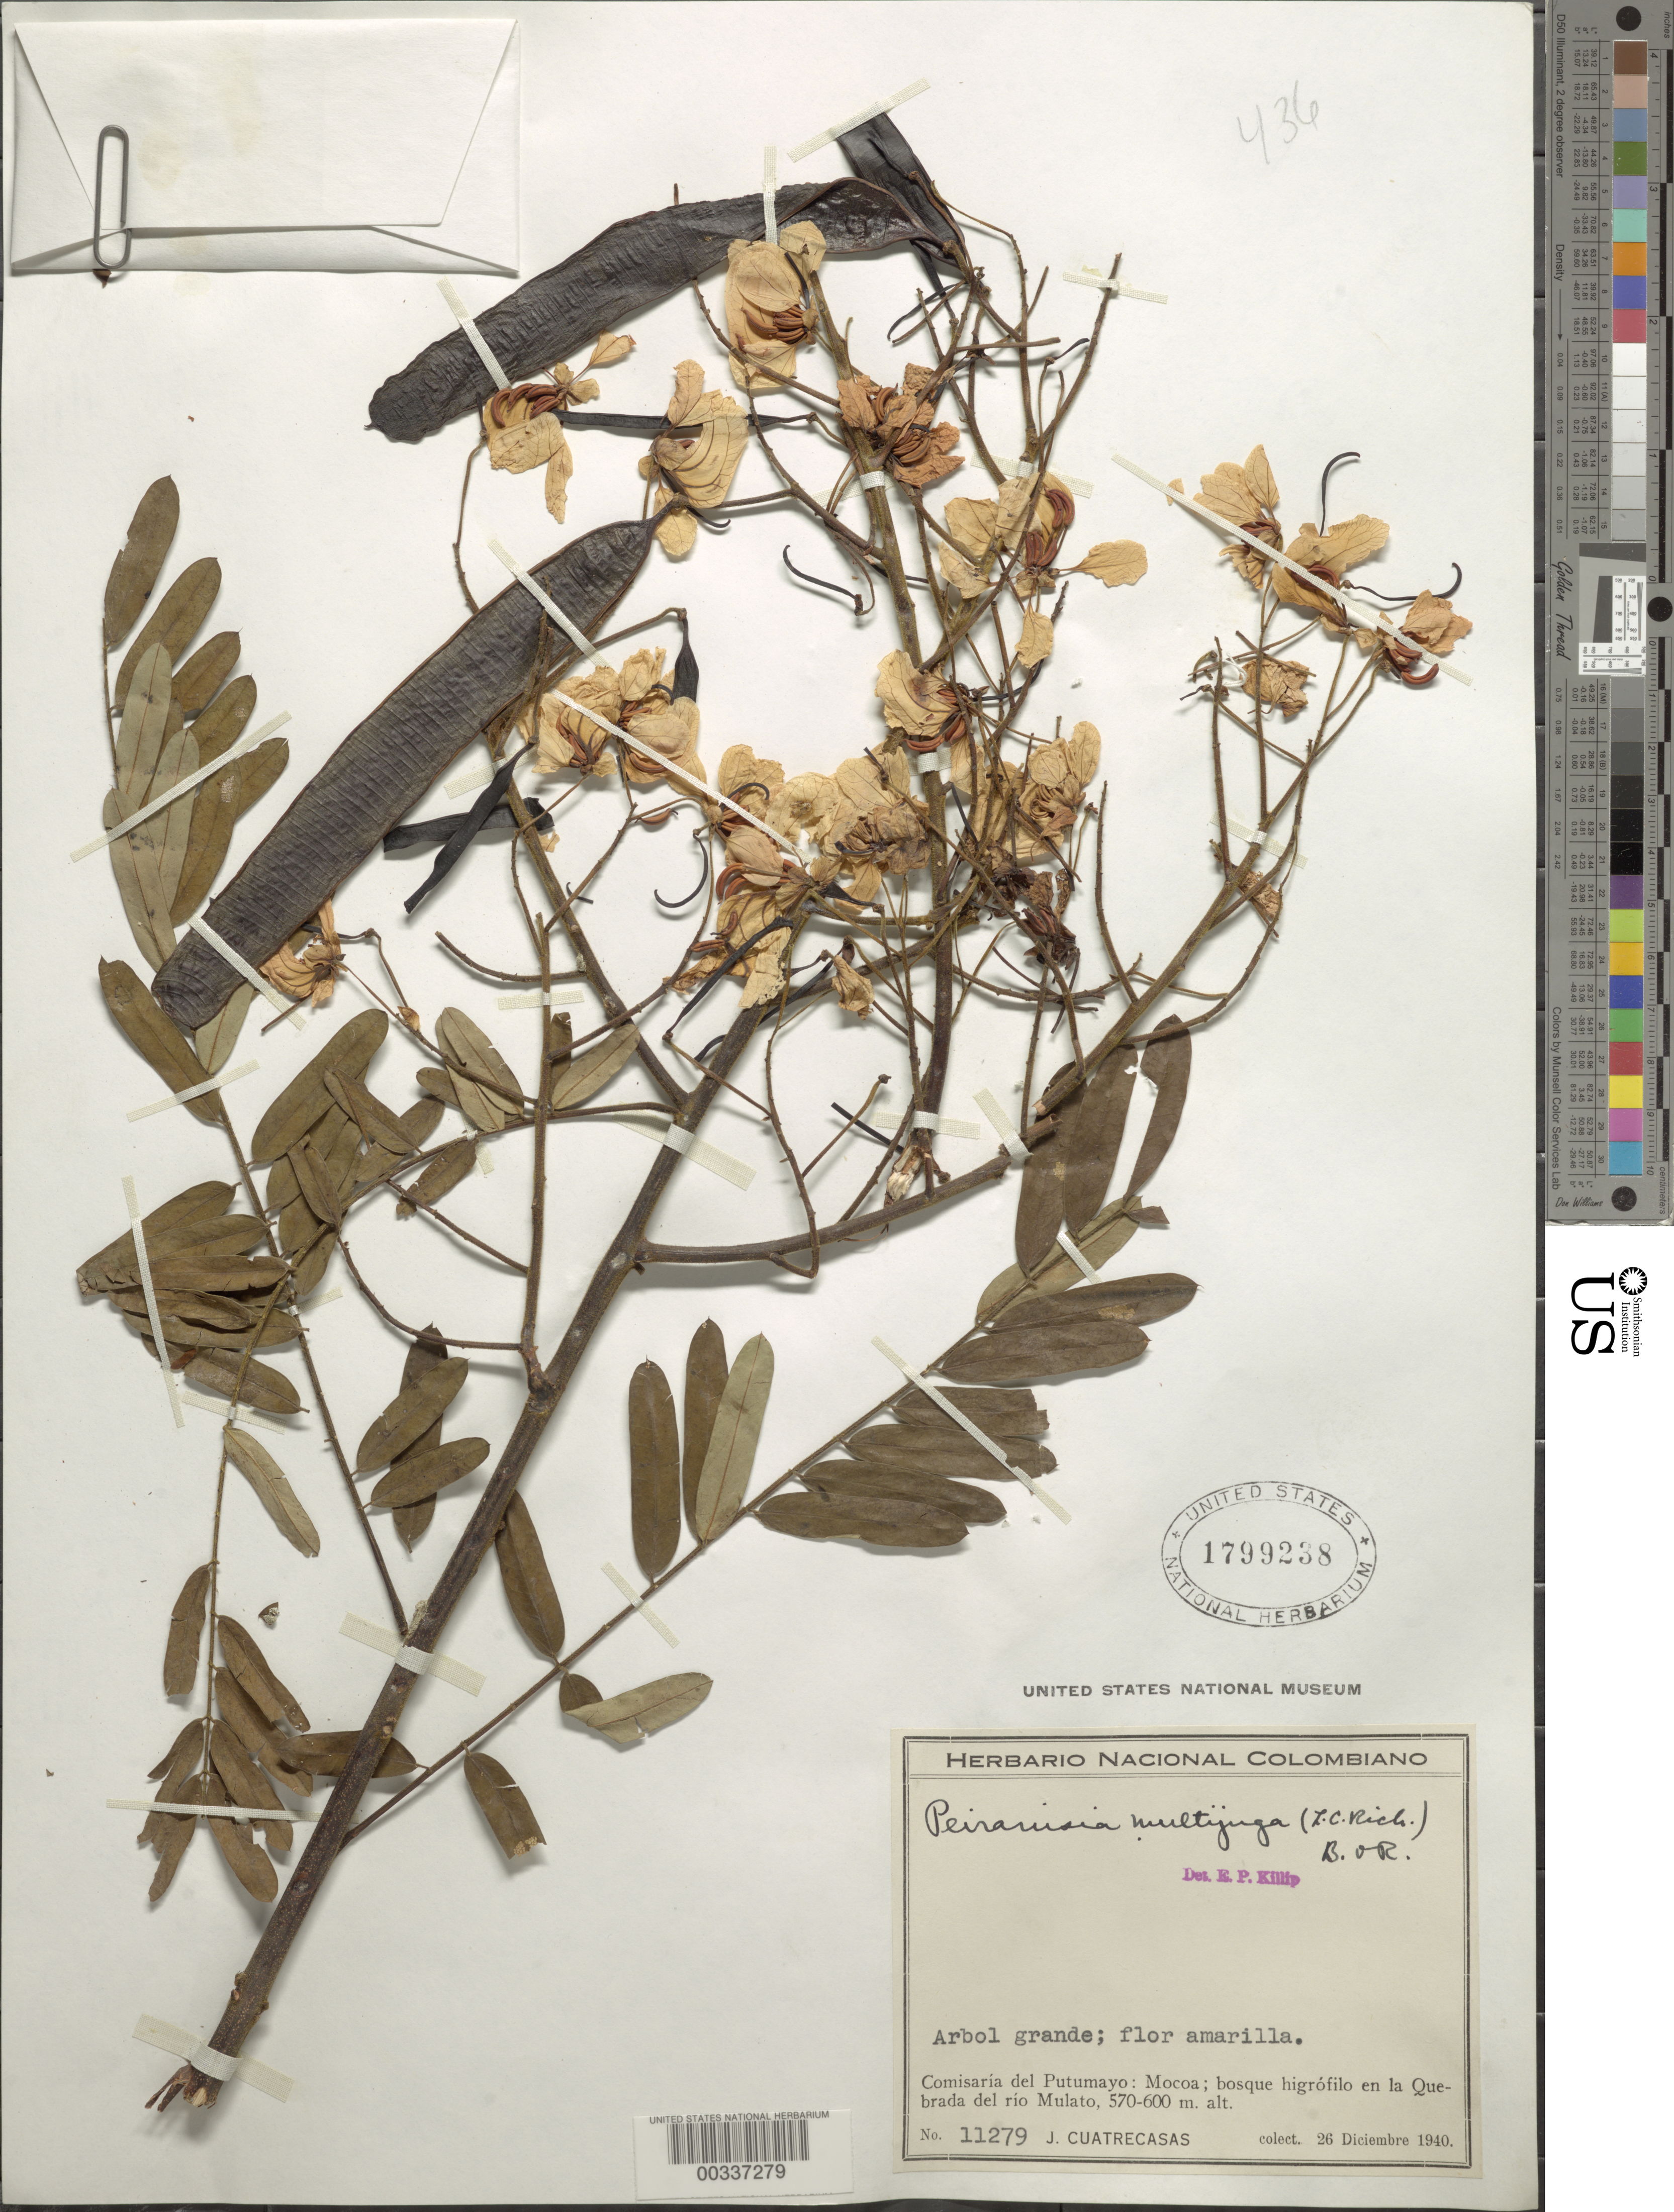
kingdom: Plantae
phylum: Tracheophyta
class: Magnoliopsida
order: Fabales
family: Fabaceae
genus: Senna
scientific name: Senna multijuga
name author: (Rich.) H.S. Irwin & Barneby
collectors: J. Cuatrecasas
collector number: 11279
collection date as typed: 26 Dec 1940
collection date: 1940-12-26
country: Colombia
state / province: Putumayo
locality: Mocoa; en la Quebrada del Rio Mulatoni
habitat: Bosque higrofilo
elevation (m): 570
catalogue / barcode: US 1799238